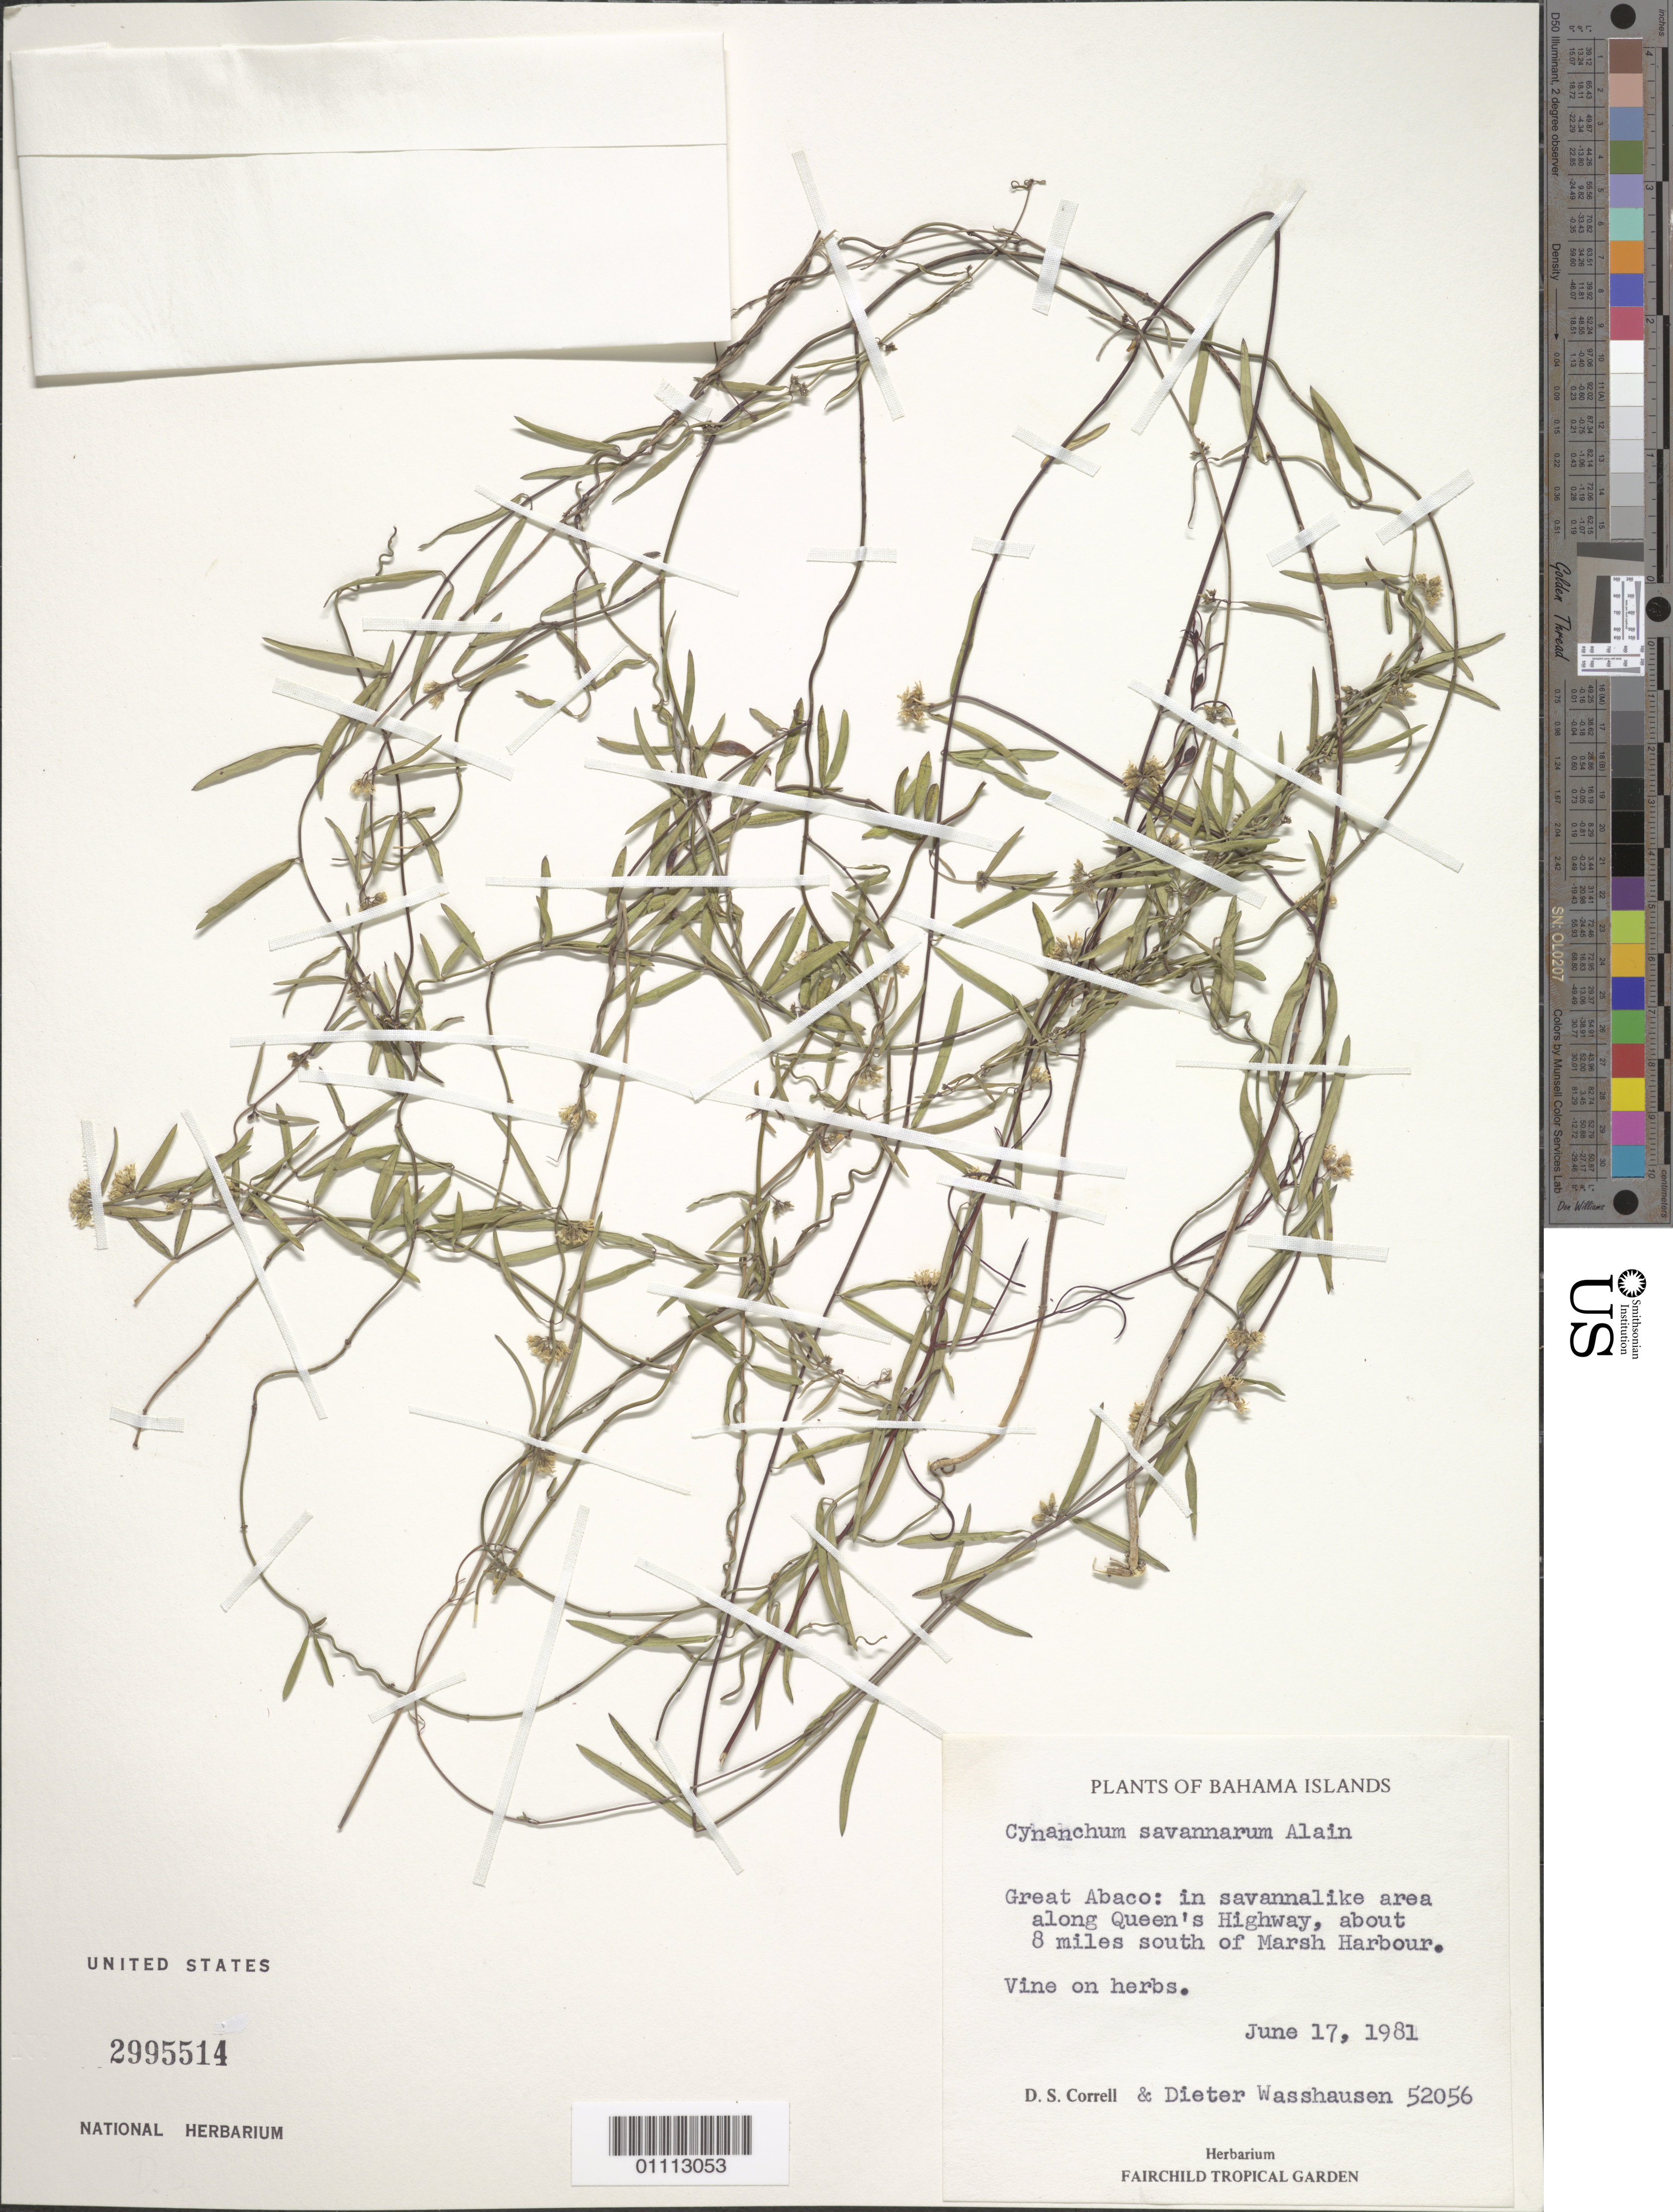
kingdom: Plantae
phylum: Tracheophyta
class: Magnoliopsida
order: Gentianales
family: Apocynaceae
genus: Cynanchum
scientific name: Cynanchum savannarum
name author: Alain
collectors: D. S. Correll & D. C. Wasshausen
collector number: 52056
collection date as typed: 17 Jun 1981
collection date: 1981-06-17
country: Bahamas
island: Great Abaco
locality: In savannalike area long Queen's Highway, about 8 miles S of Marsh Harbour.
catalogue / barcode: US 2995514